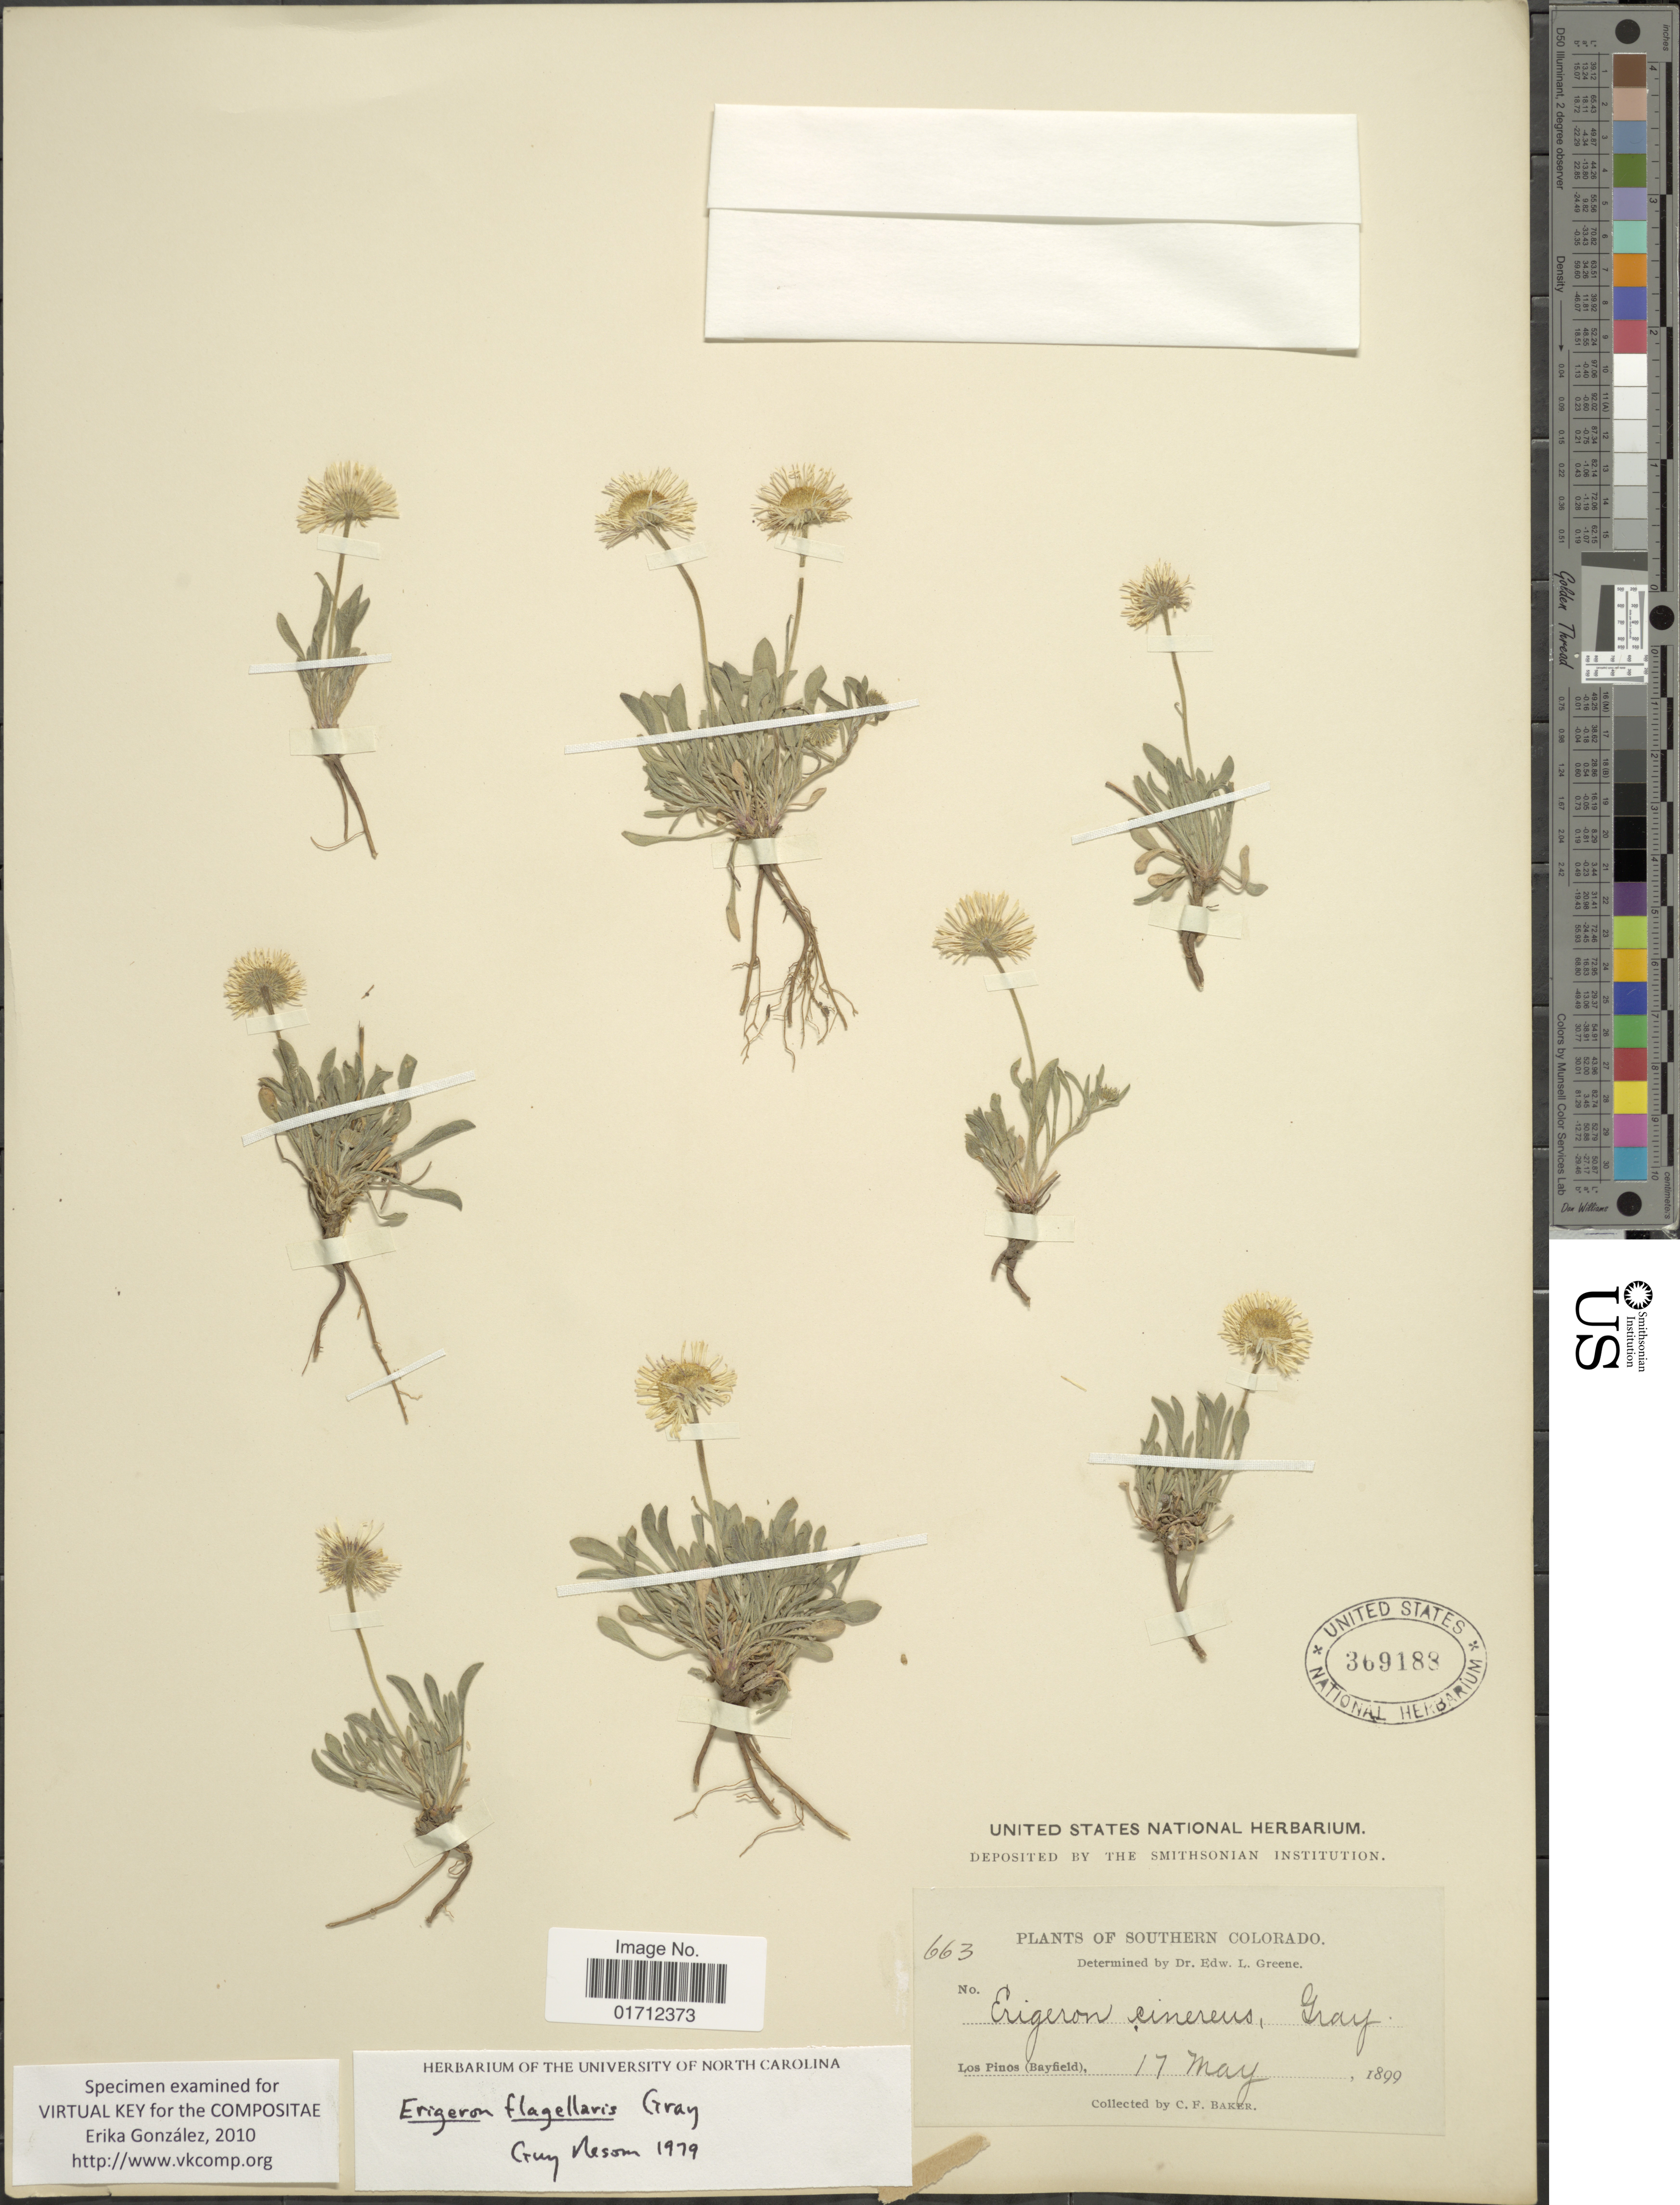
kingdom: Plantae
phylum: Tracheophyta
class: Magnoliopsida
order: Asterales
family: Asteraceae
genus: Erigeron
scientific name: Erigeron flagellaris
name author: A. Gray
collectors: C. F. Baker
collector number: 663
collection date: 1899-05-17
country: United States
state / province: Colorado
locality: Southern Colorado, Los Pinos (Bayfield)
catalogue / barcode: US 369183